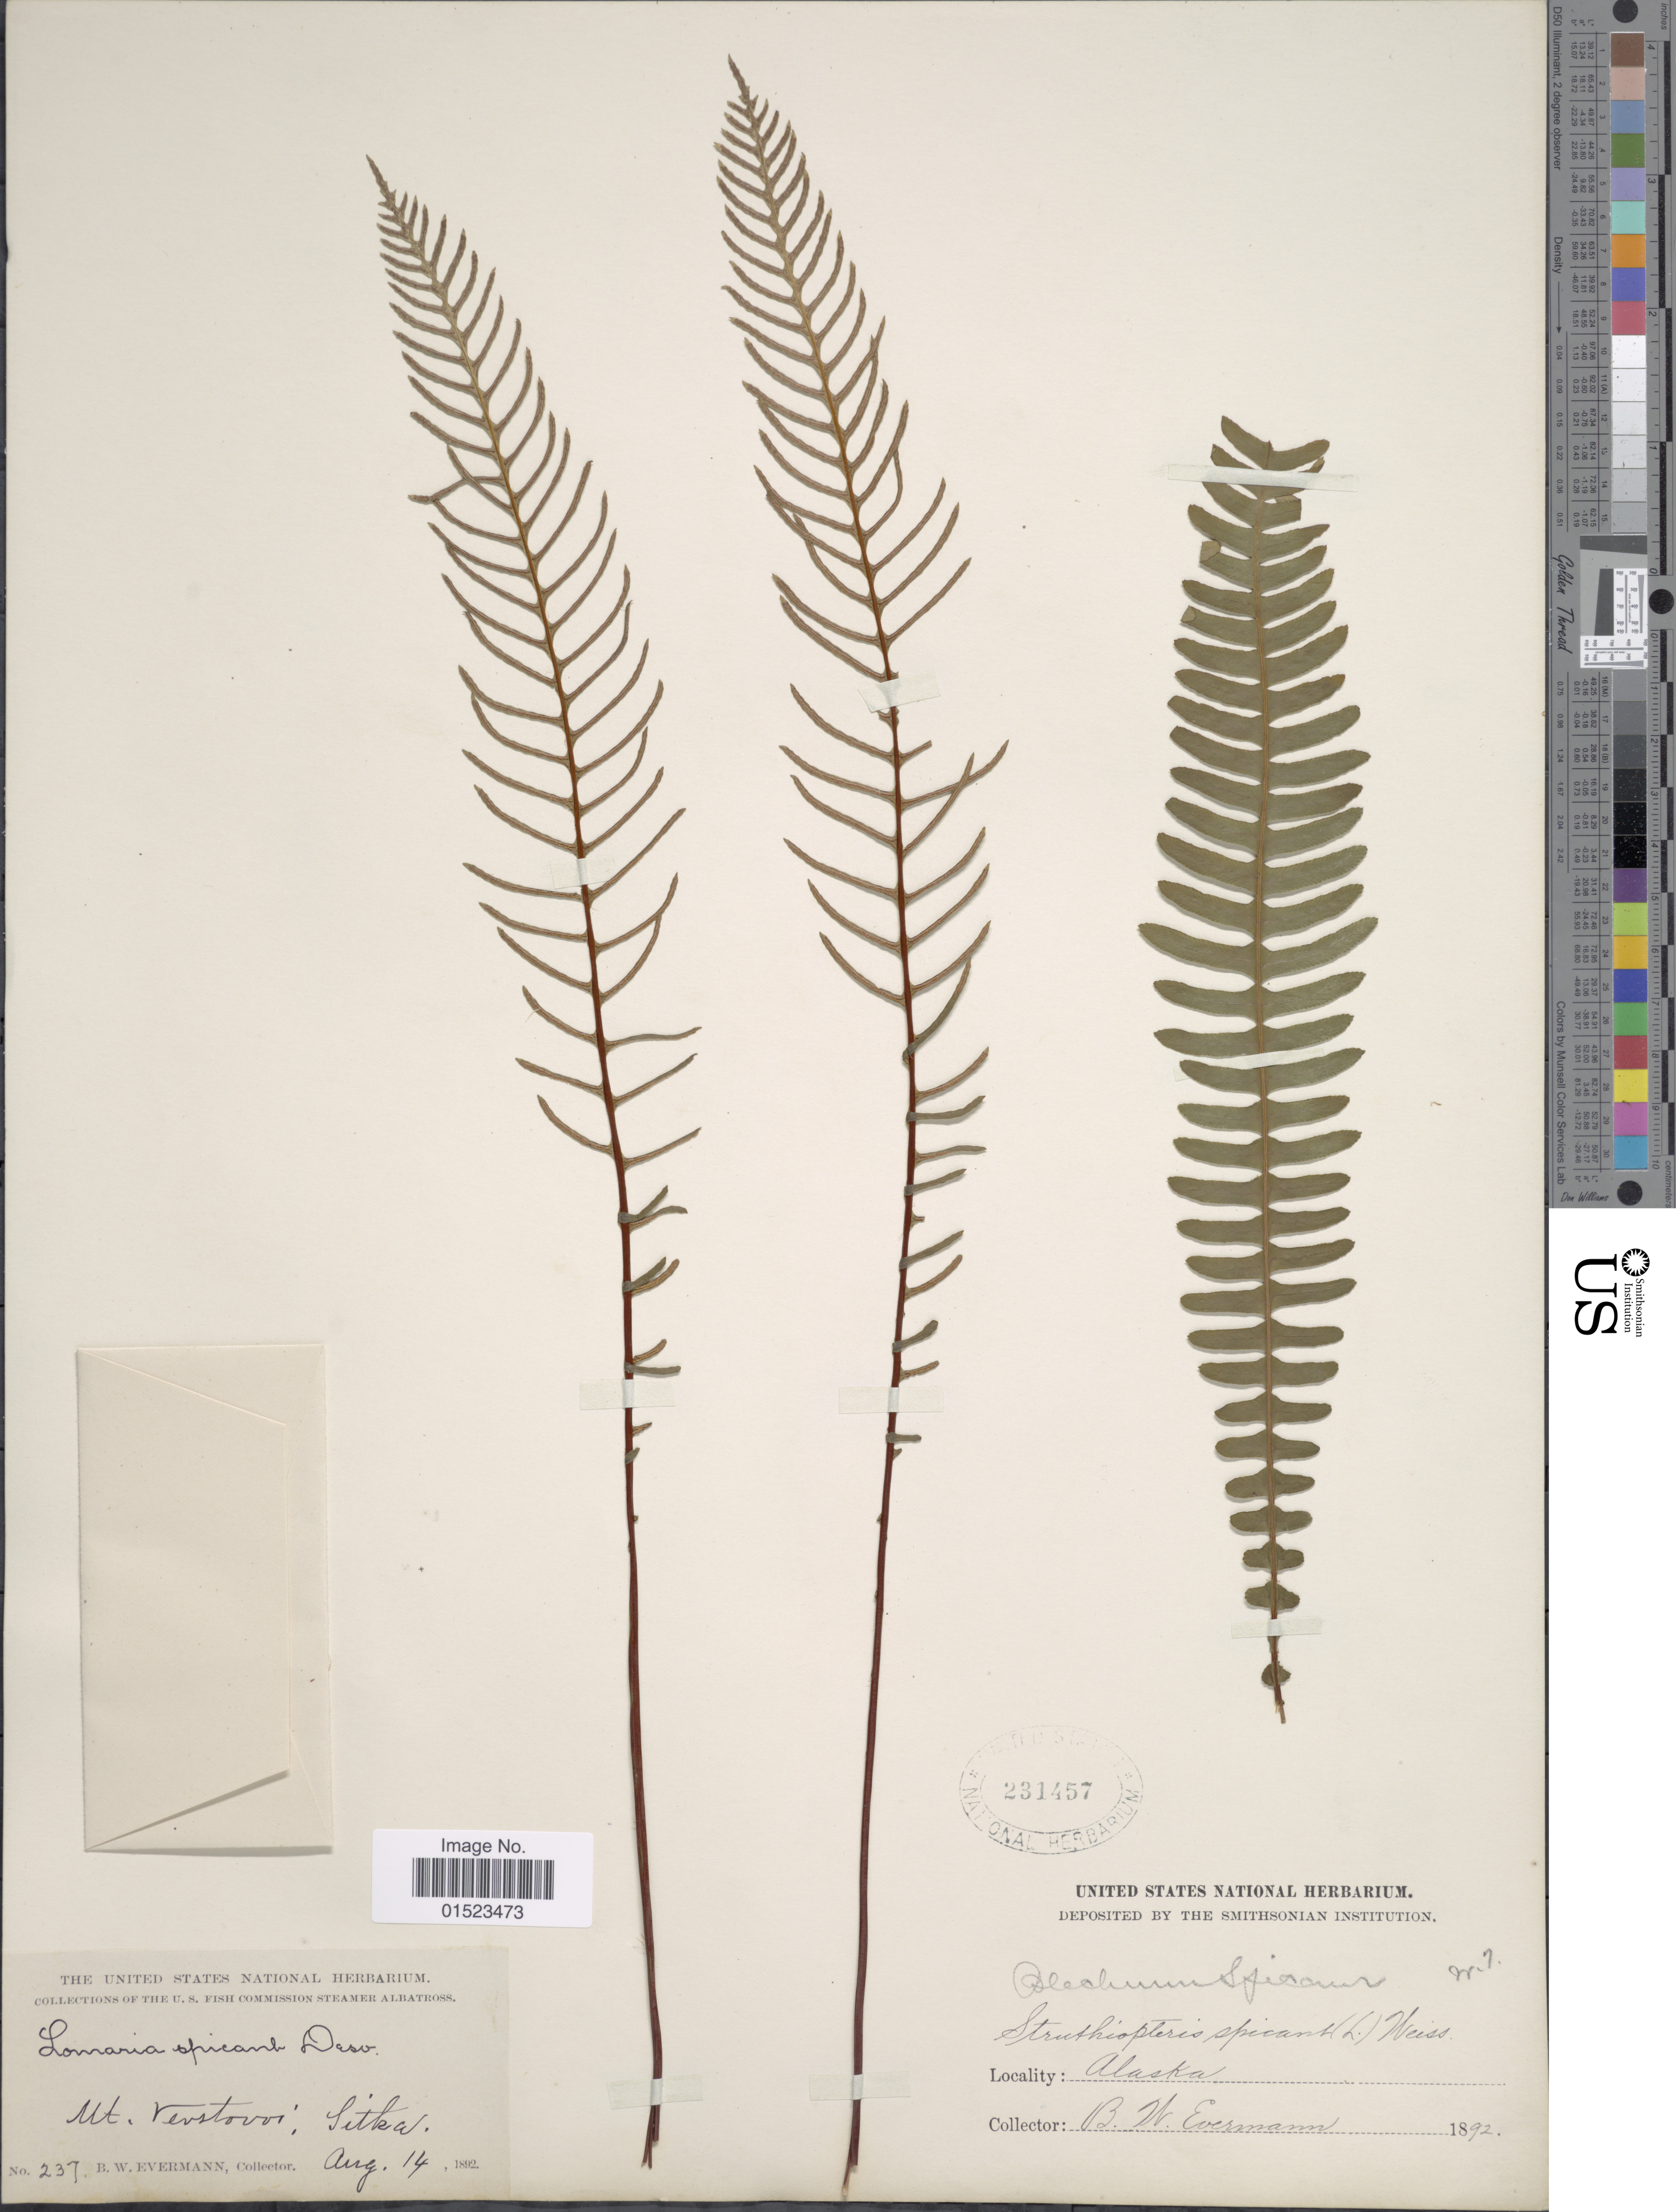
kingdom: Plantae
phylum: Tracheophyta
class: Polypodiopsida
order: Polypodiales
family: Blechnaceae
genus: Blechnum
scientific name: Blechnum spicant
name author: (L.) Sm.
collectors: B. W. Evermann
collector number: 237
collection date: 1892-08-14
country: United States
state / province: Alaska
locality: Mt. Revstovi: Sitkai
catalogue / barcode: US 231457